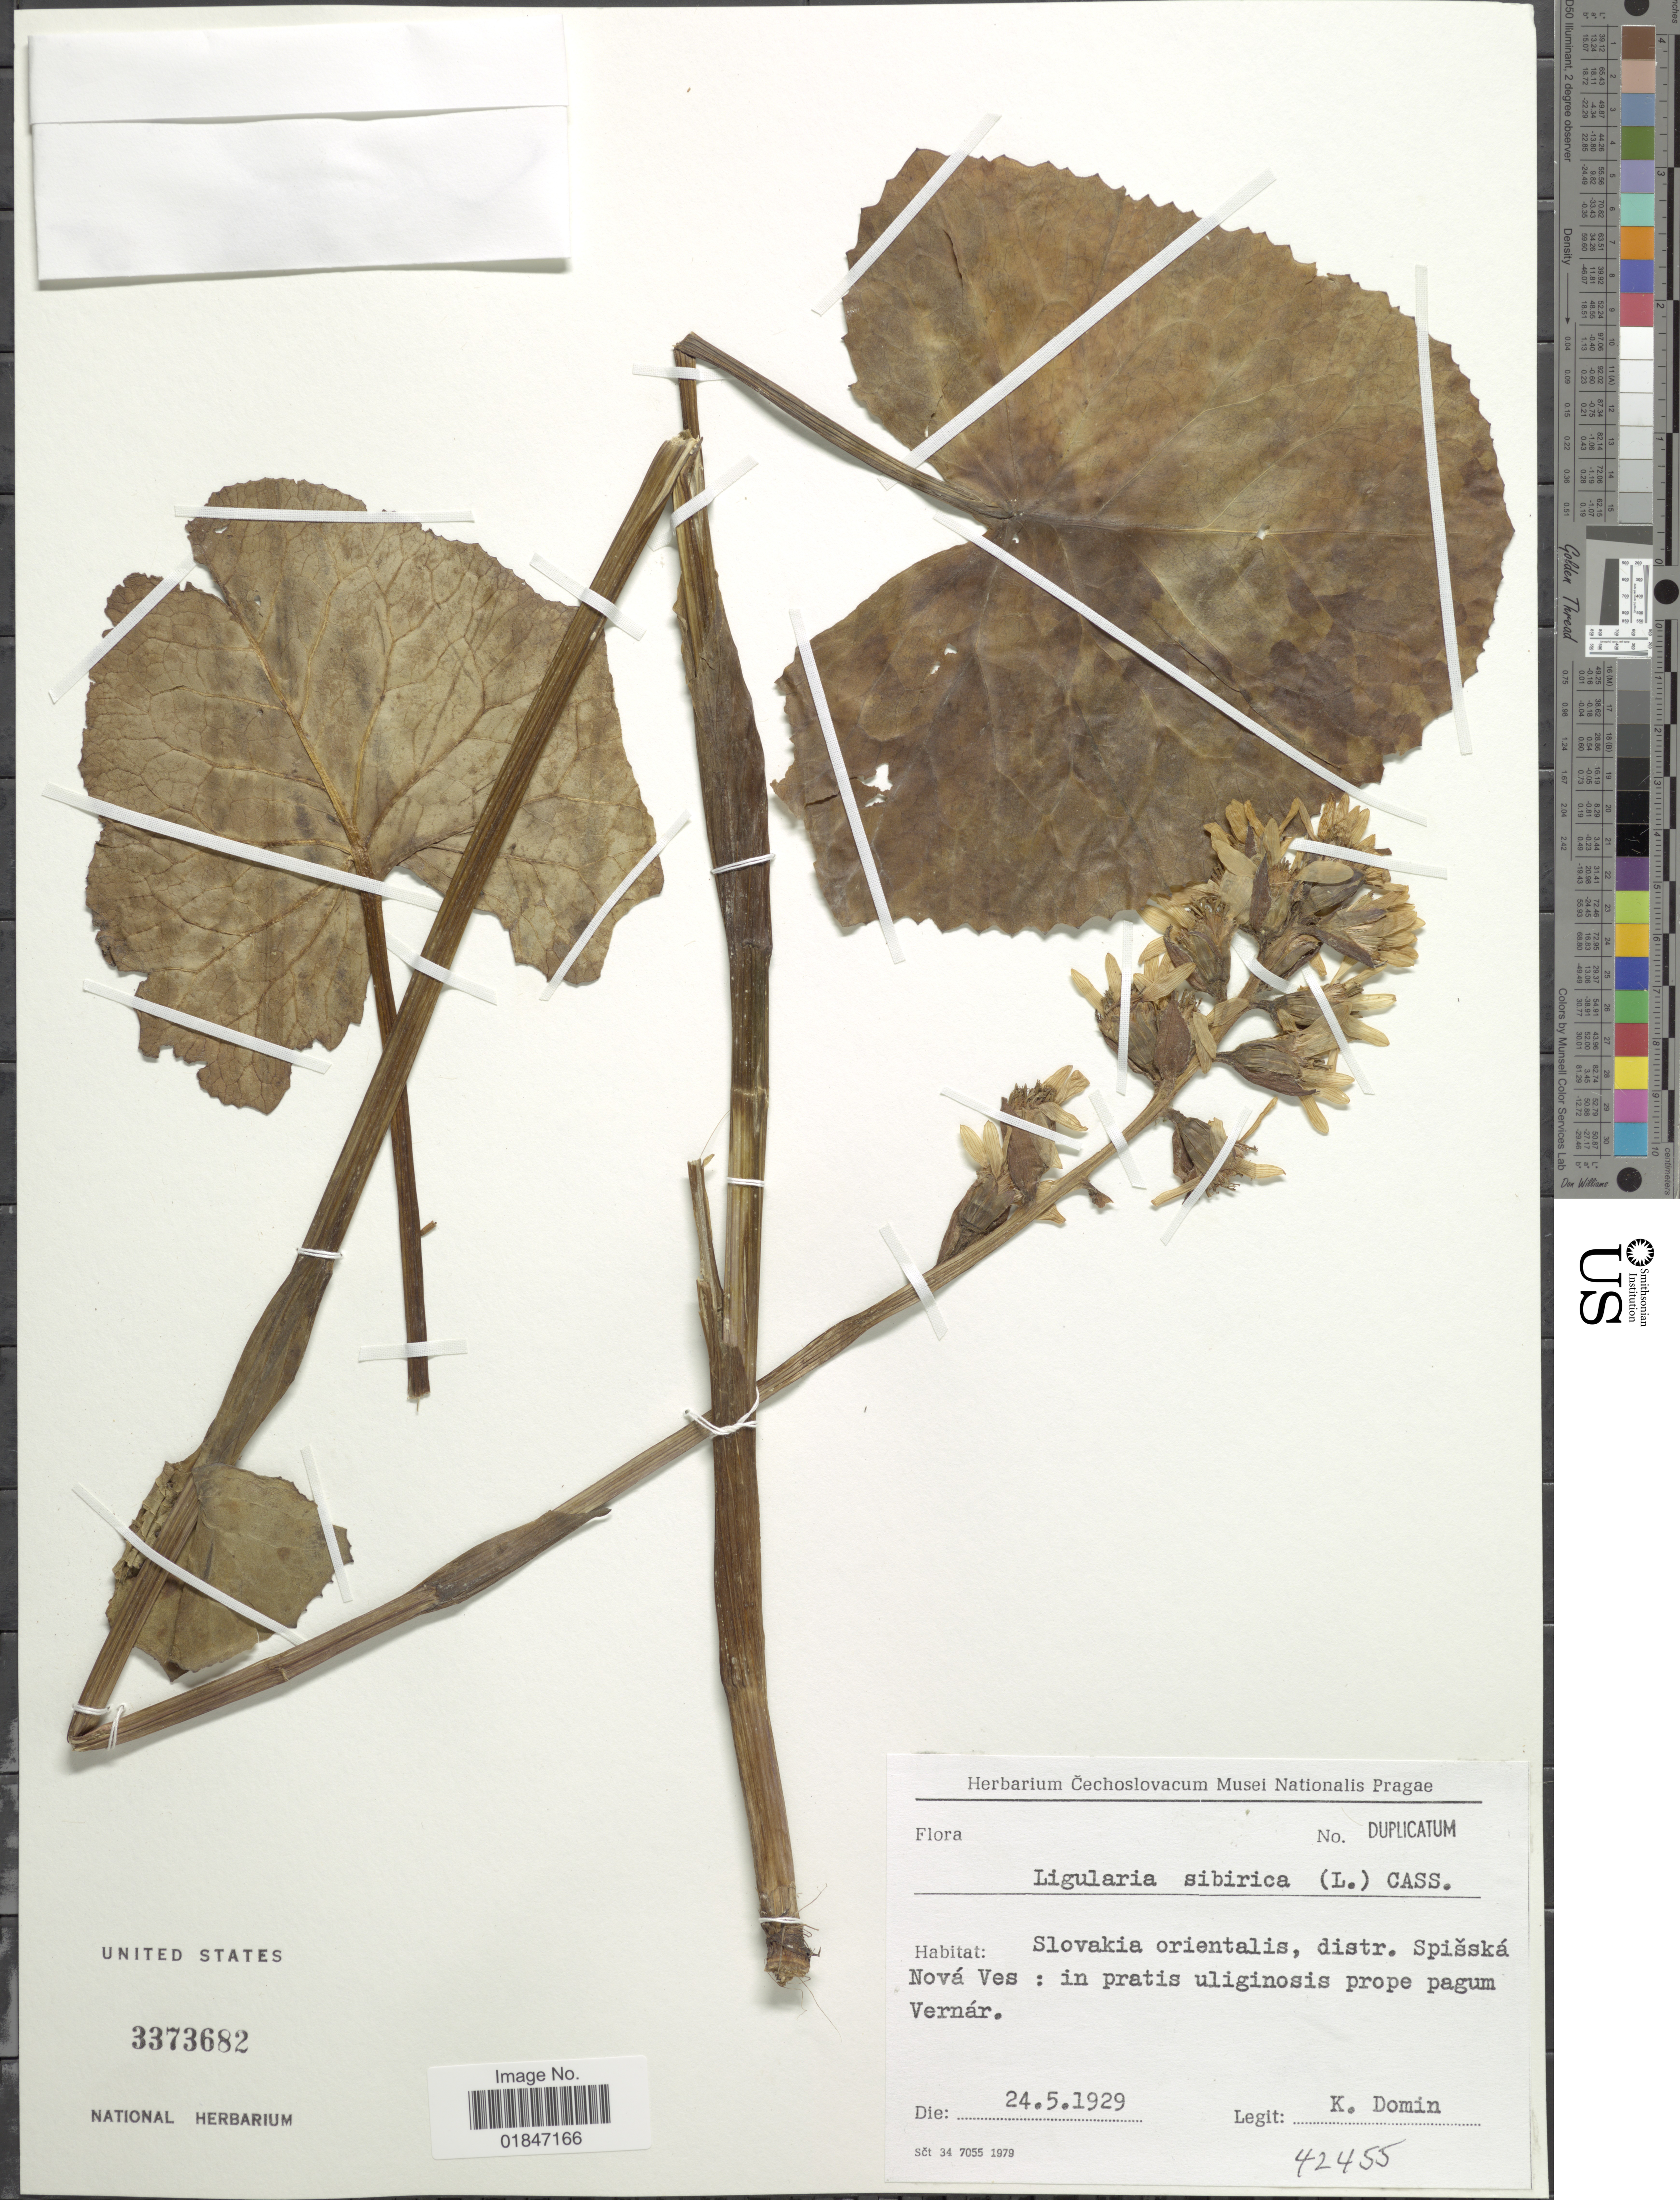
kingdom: Plantae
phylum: Tracheophyta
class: Magnoliopsida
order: Asterales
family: Asteraceae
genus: Ligularia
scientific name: Ligularia sibirica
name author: (L.) Cass.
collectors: K. Domin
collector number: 42455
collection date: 1929-05-24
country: Slovakia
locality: Slovakia orientalis, distr. Spisska Nova Ves: in pratis uliginosis prope pagum vernar.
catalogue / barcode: US 3373682